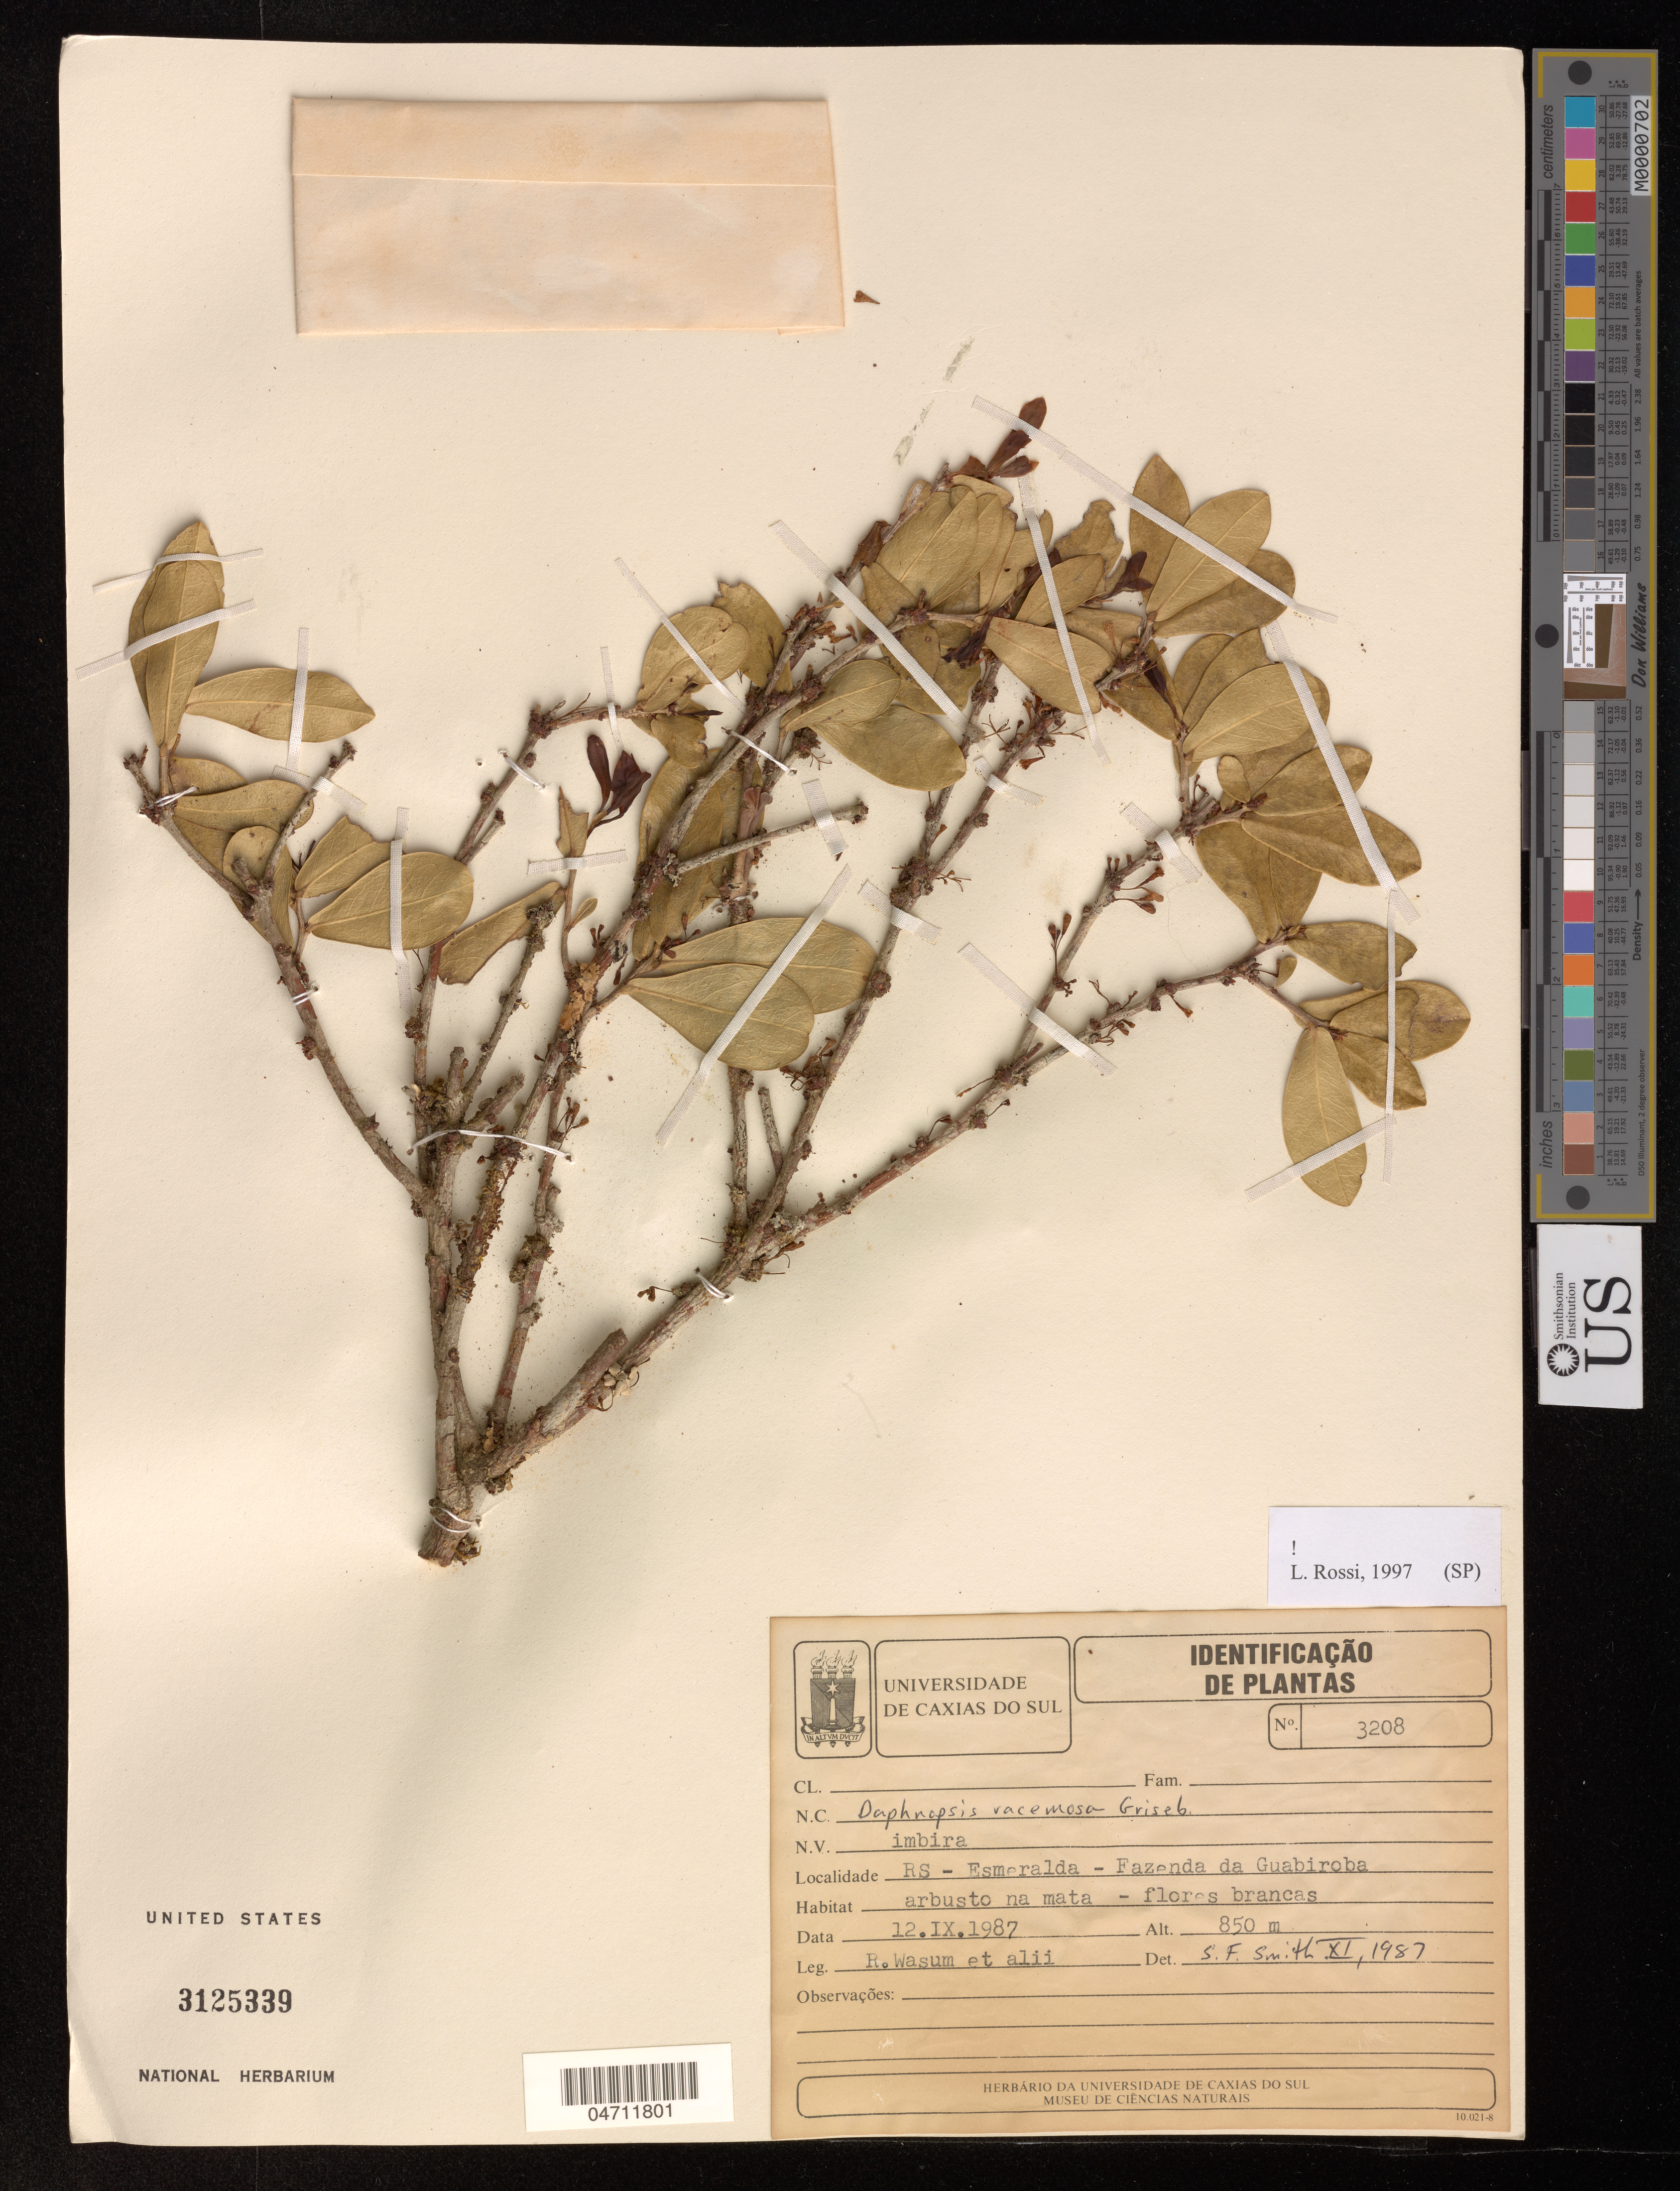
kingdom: Plantae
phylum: Tracheophyta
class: Magnoliopsida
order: Malvales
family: Thymelaeaceae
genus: Daphnopsis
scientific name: Daphnopsis racemosa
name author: Griseb.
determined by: Rossi, L.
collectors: R. A. Wasum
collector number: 3208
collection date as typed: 12 Sep 1987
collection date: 1987-09-12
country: Brazil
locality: Esmeralda, Fazenda da Guabiroba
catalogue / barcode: US 3125339